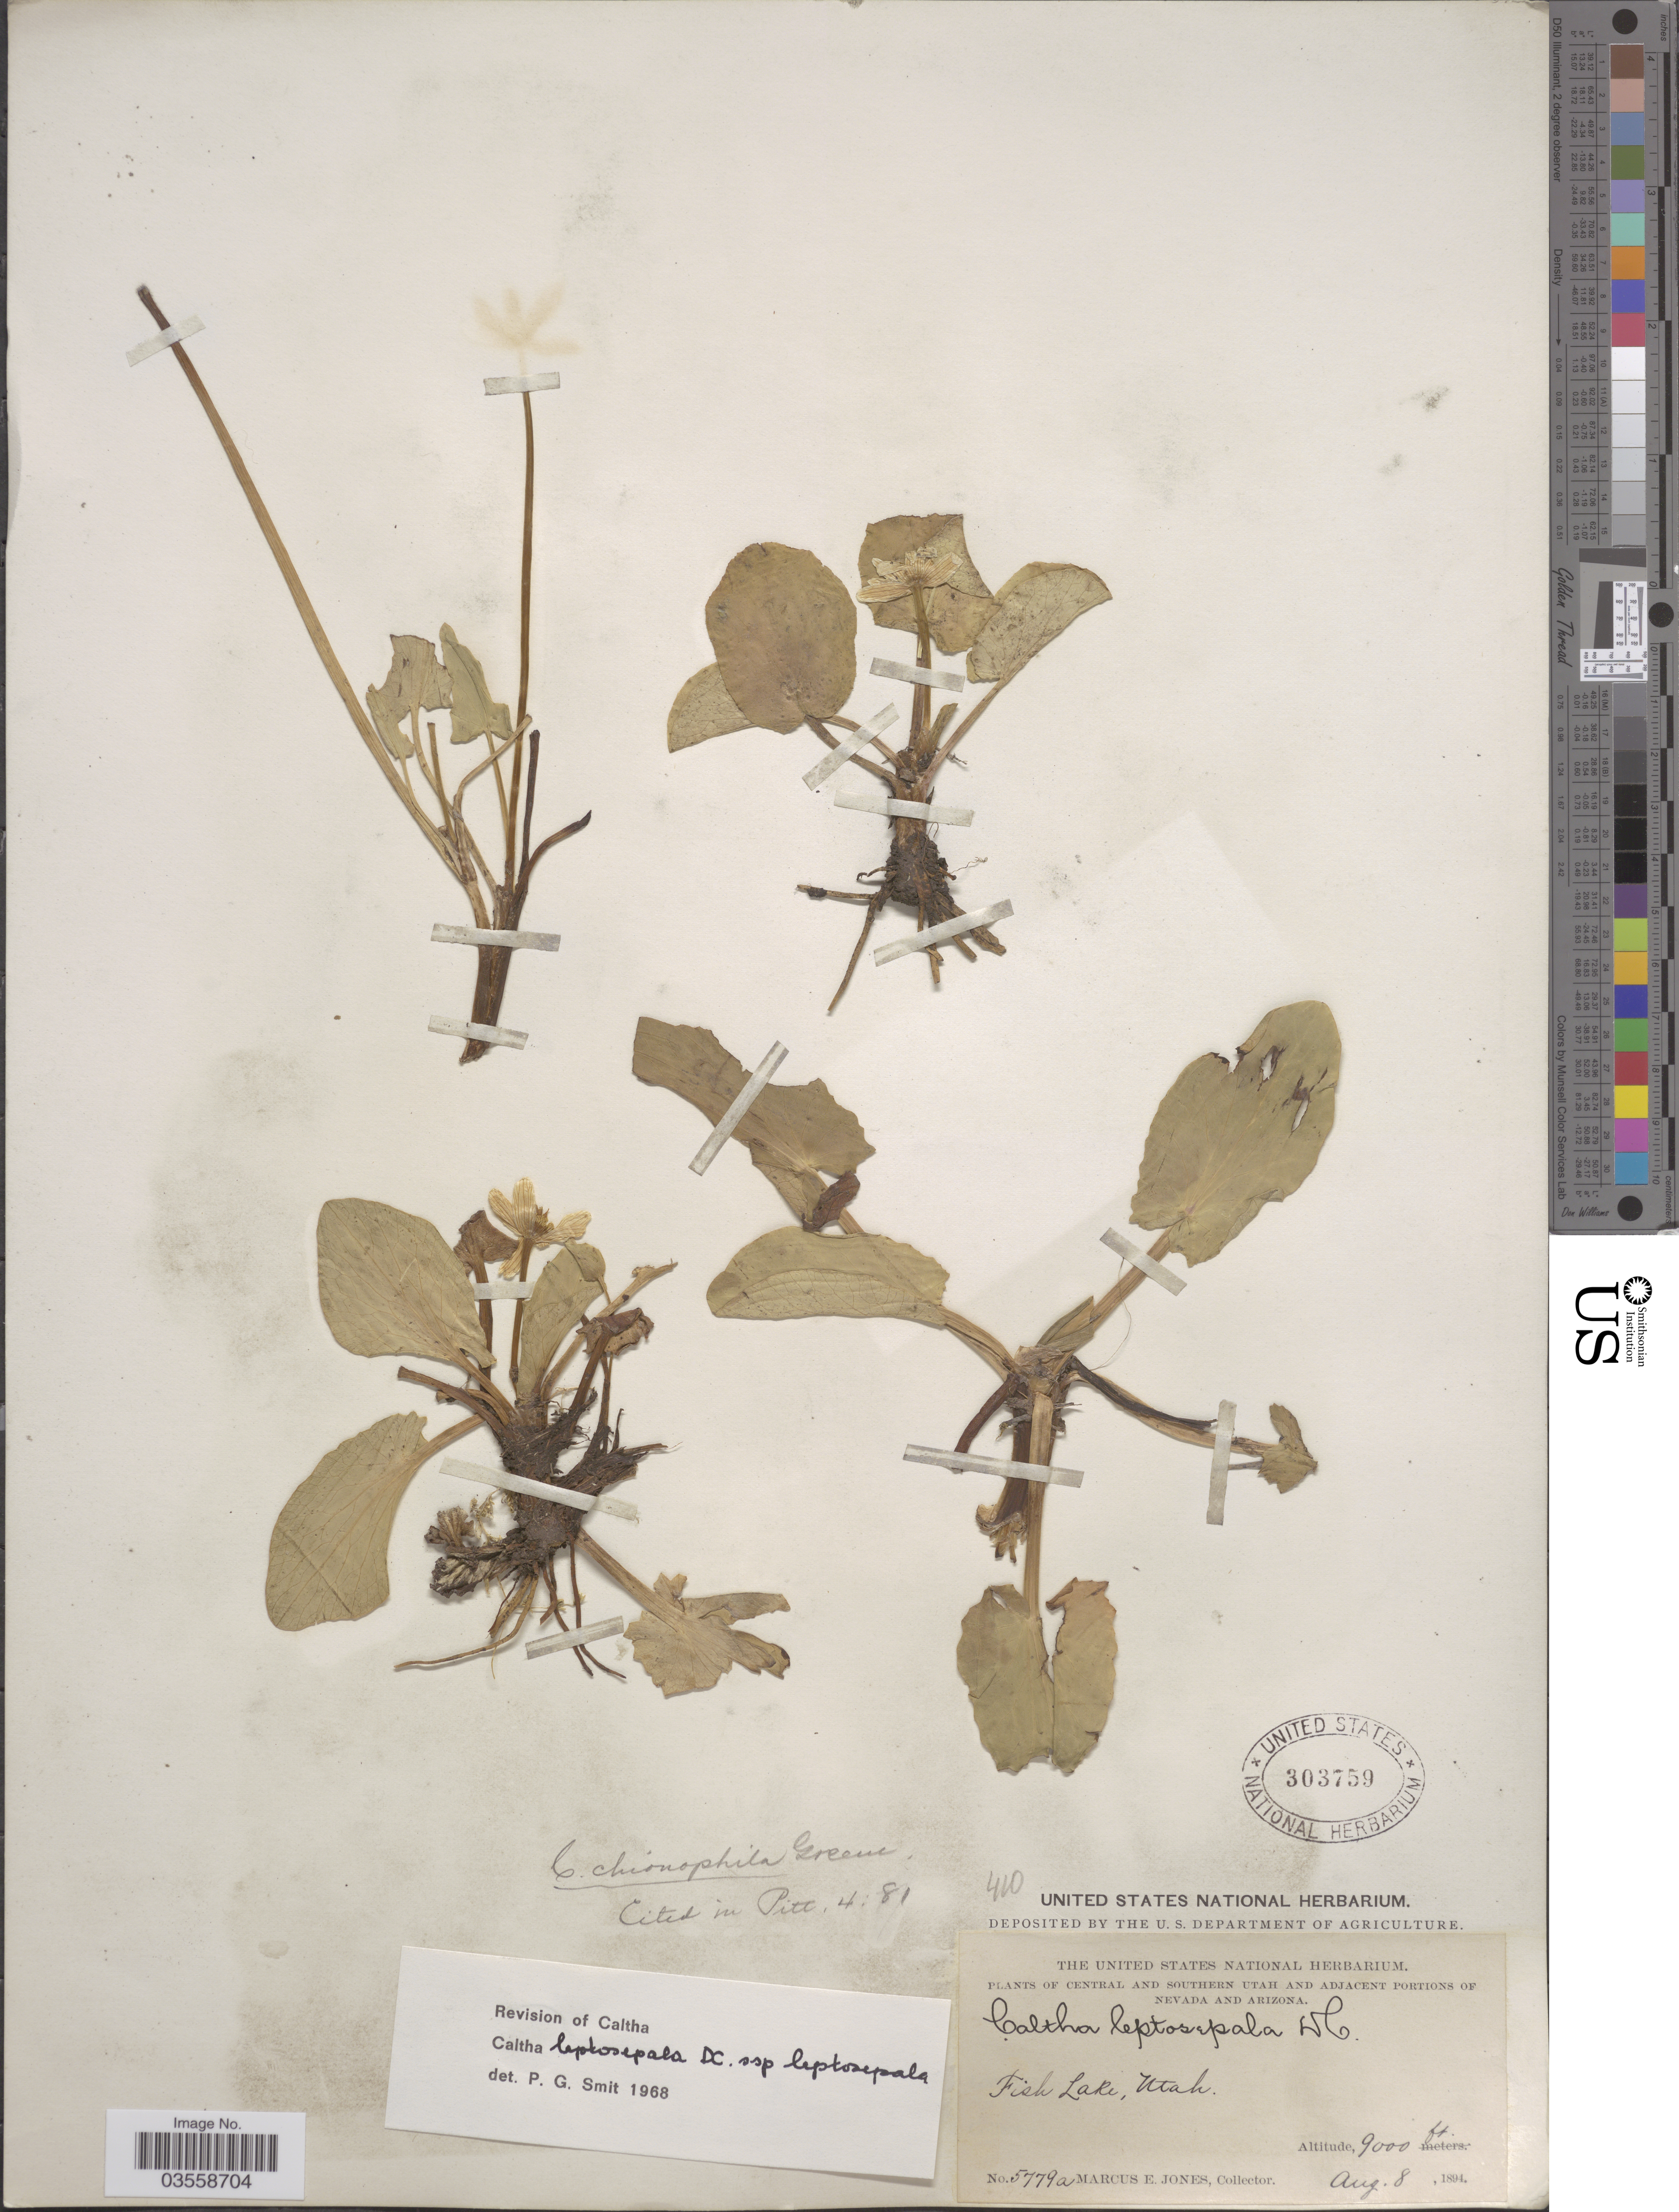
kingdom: Plantae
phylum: Tracheophyta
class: Magnoliopsida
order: Ranunculales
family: Ranunculaceae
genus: Caltha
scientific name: Caltha leptosepala subsp. leptosepala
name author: DC.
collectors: M. E. Jones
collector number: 5779a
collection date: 1894-08-08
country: United States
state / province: Utah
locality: Central and southern Utah. Fish Lake.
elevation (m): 2743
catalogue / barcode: US 303759